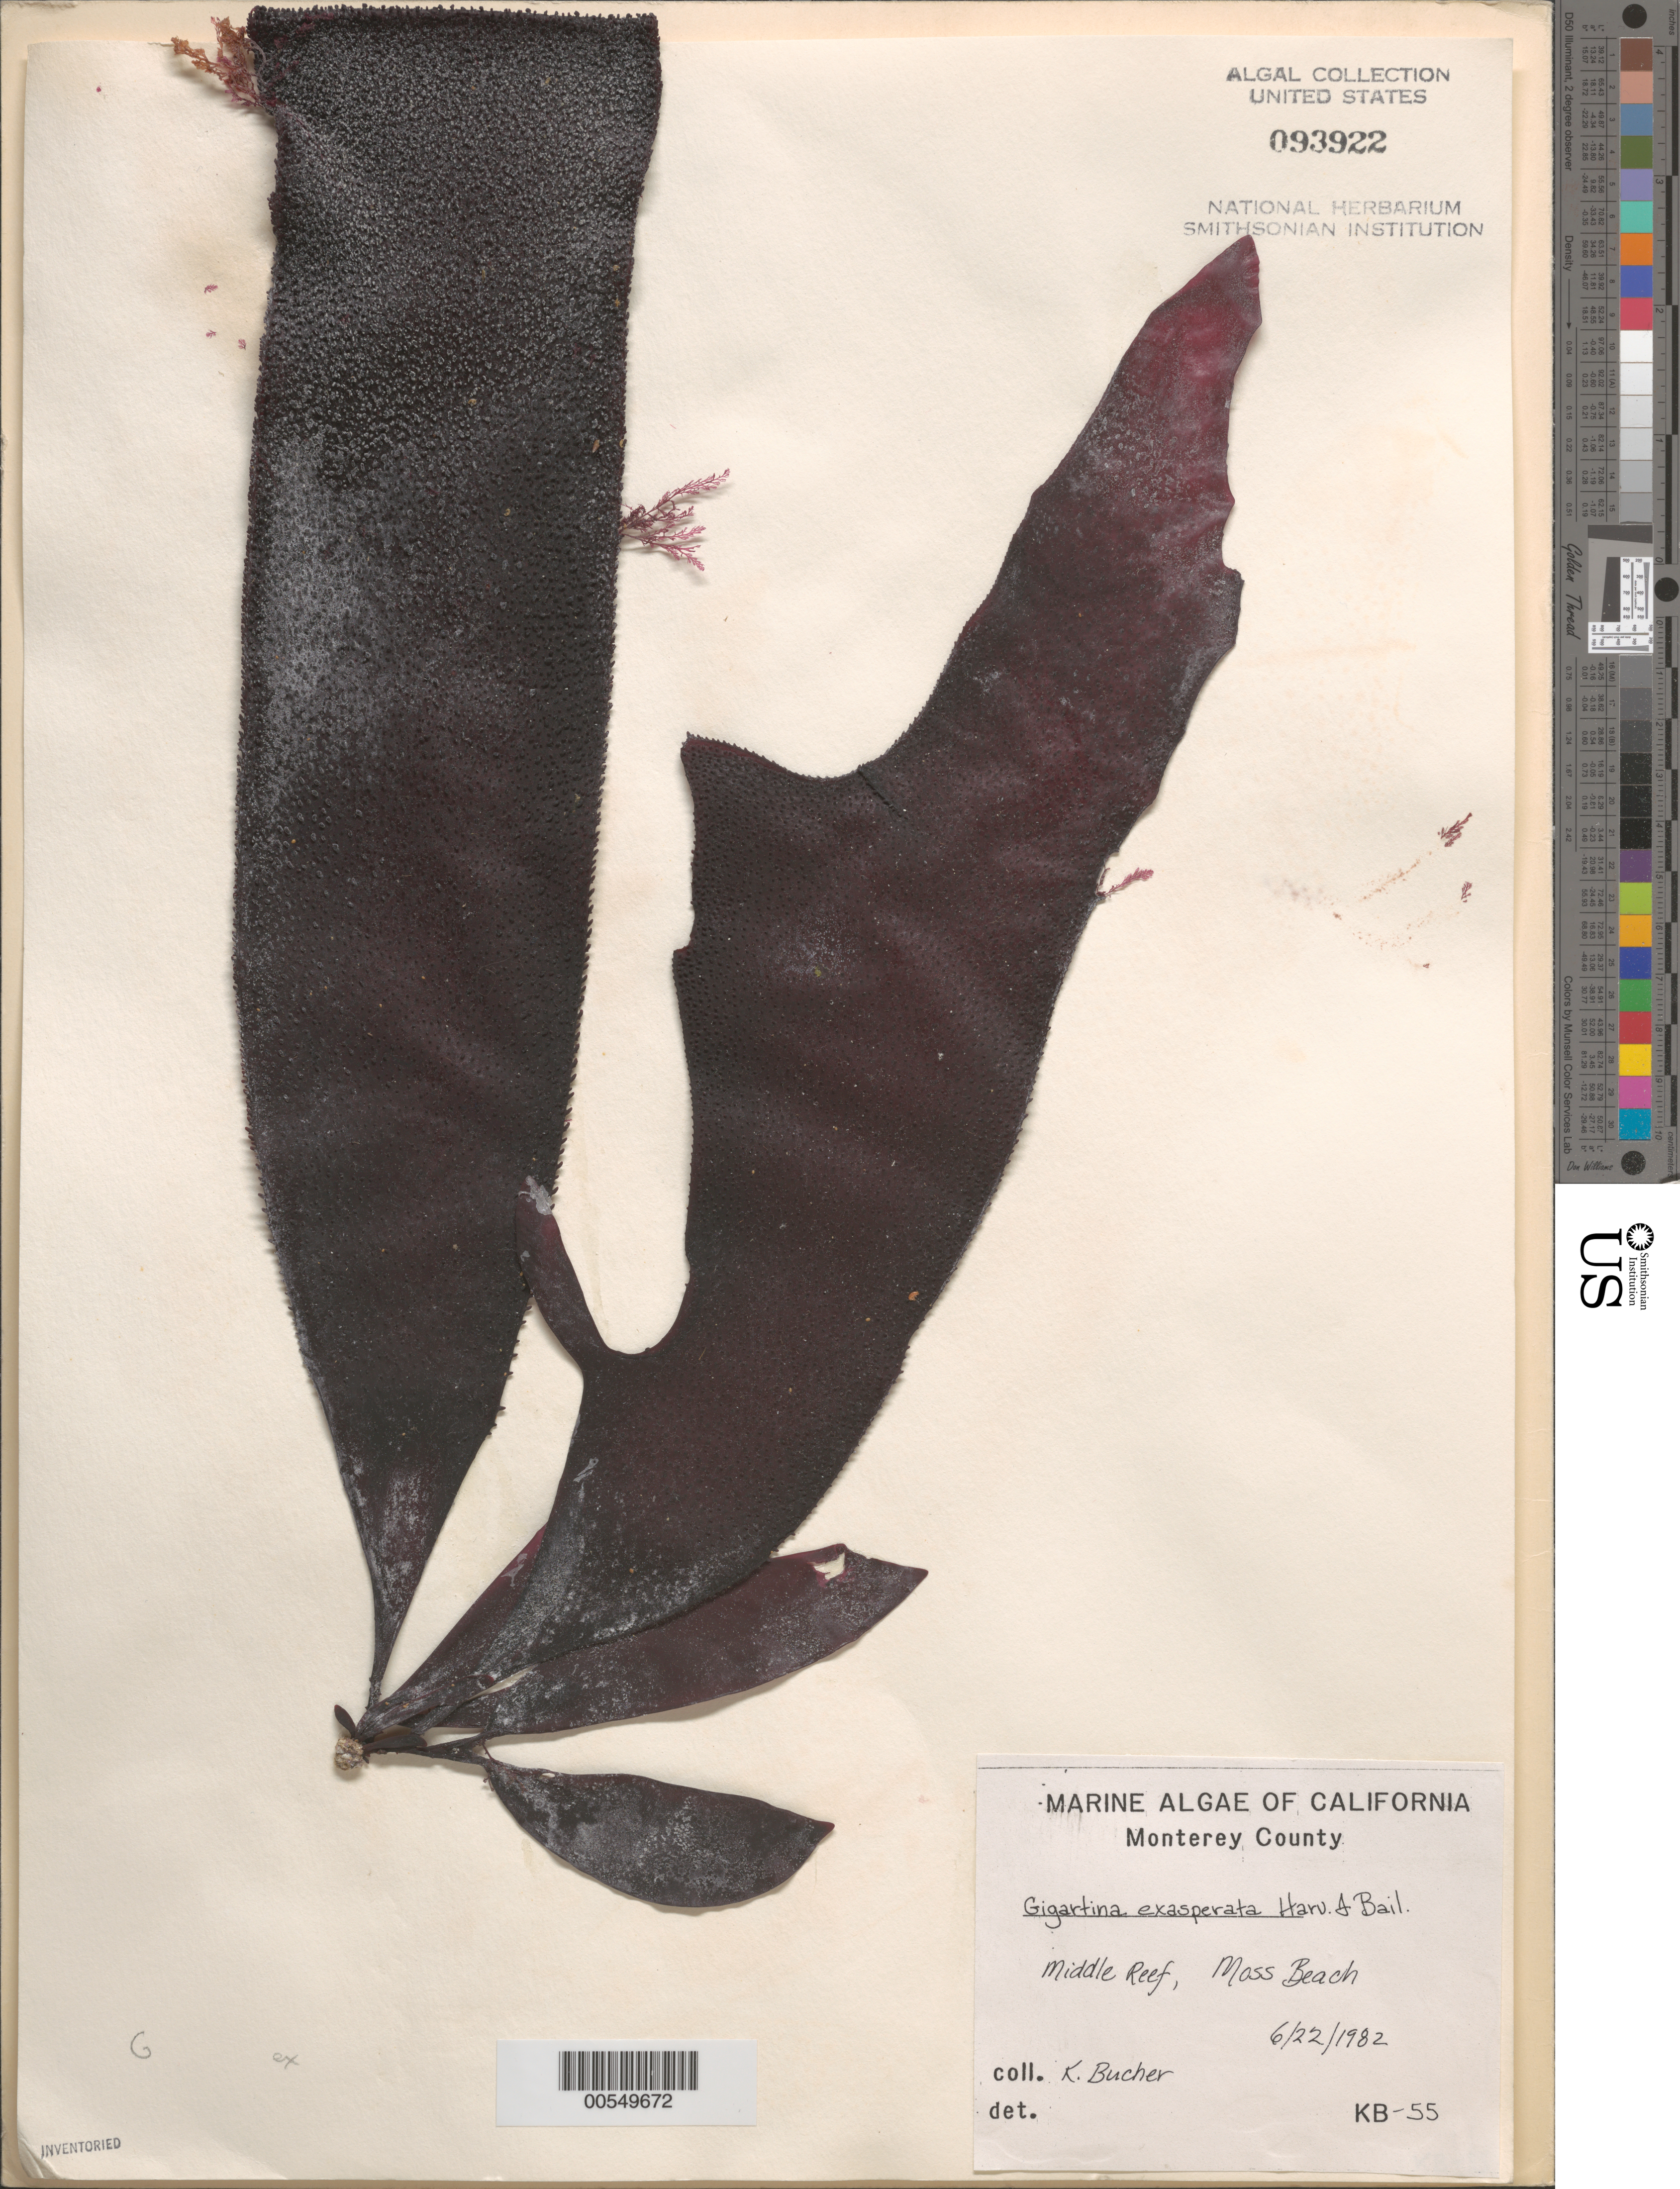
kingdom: Plantae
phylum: Rhodophyta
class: Florideophyceae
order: Gigartinales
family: Gigartinaceae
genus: Chondracanthus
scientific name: Chondracanthus exasperatus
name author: (Harv. & J. Bailey) J.R. Hughey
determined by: Algae name updating Project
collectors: K. E. Bucher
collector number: Kb-55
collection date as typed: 22 Jun 1982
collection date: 1982-06-22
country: United States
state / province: California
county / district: Monterey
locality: Middle Reef of Moss Beach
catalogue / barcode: US 93922